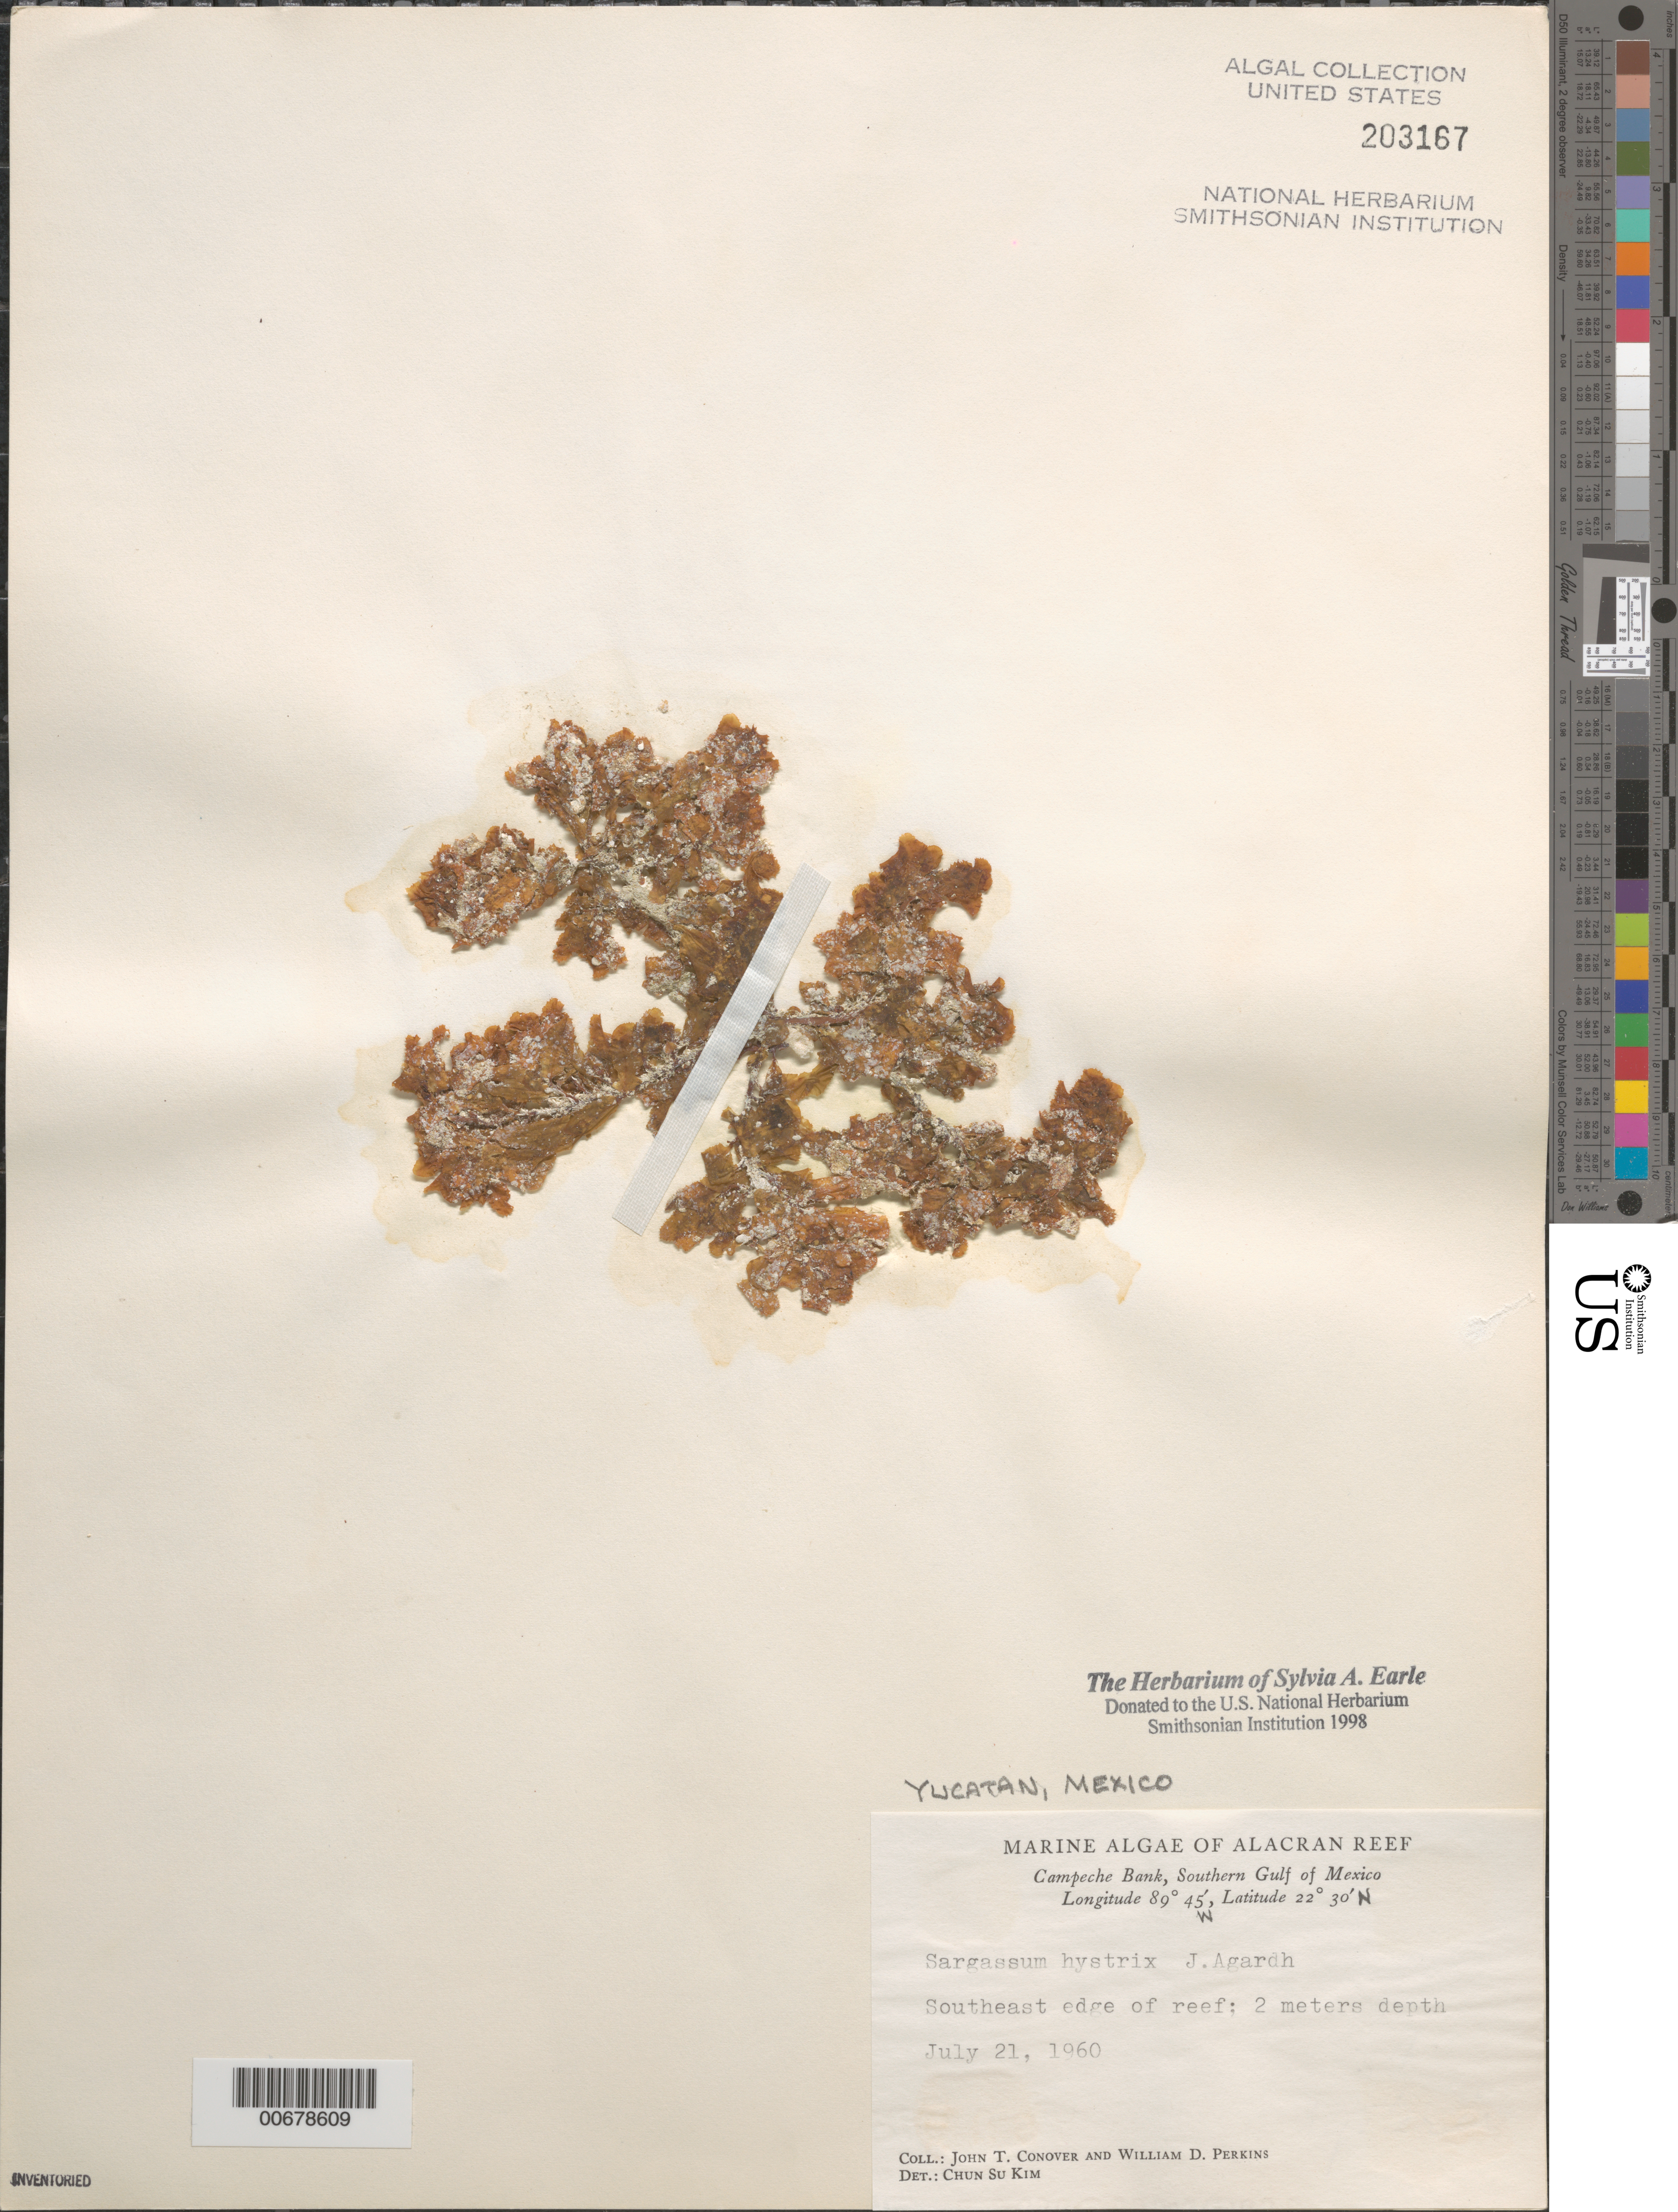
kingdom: Chromista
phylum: Ochrophyta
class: Phaeophyceae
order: Fucales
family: Sargassaceae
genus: Sargassum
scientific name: Sargassum hystrix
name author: J. Agardh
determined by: Kim, Chun Su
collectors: J. T. Conover & W. D. Perkins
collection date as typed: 21 Jul 1960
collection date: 1960-07-21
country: Mexico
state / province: Yucatán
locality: Alacran Reef, Campeche Bank, southern Gulf of Mexico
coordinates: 22 30' N, 89 45' W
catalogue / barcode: US 203167